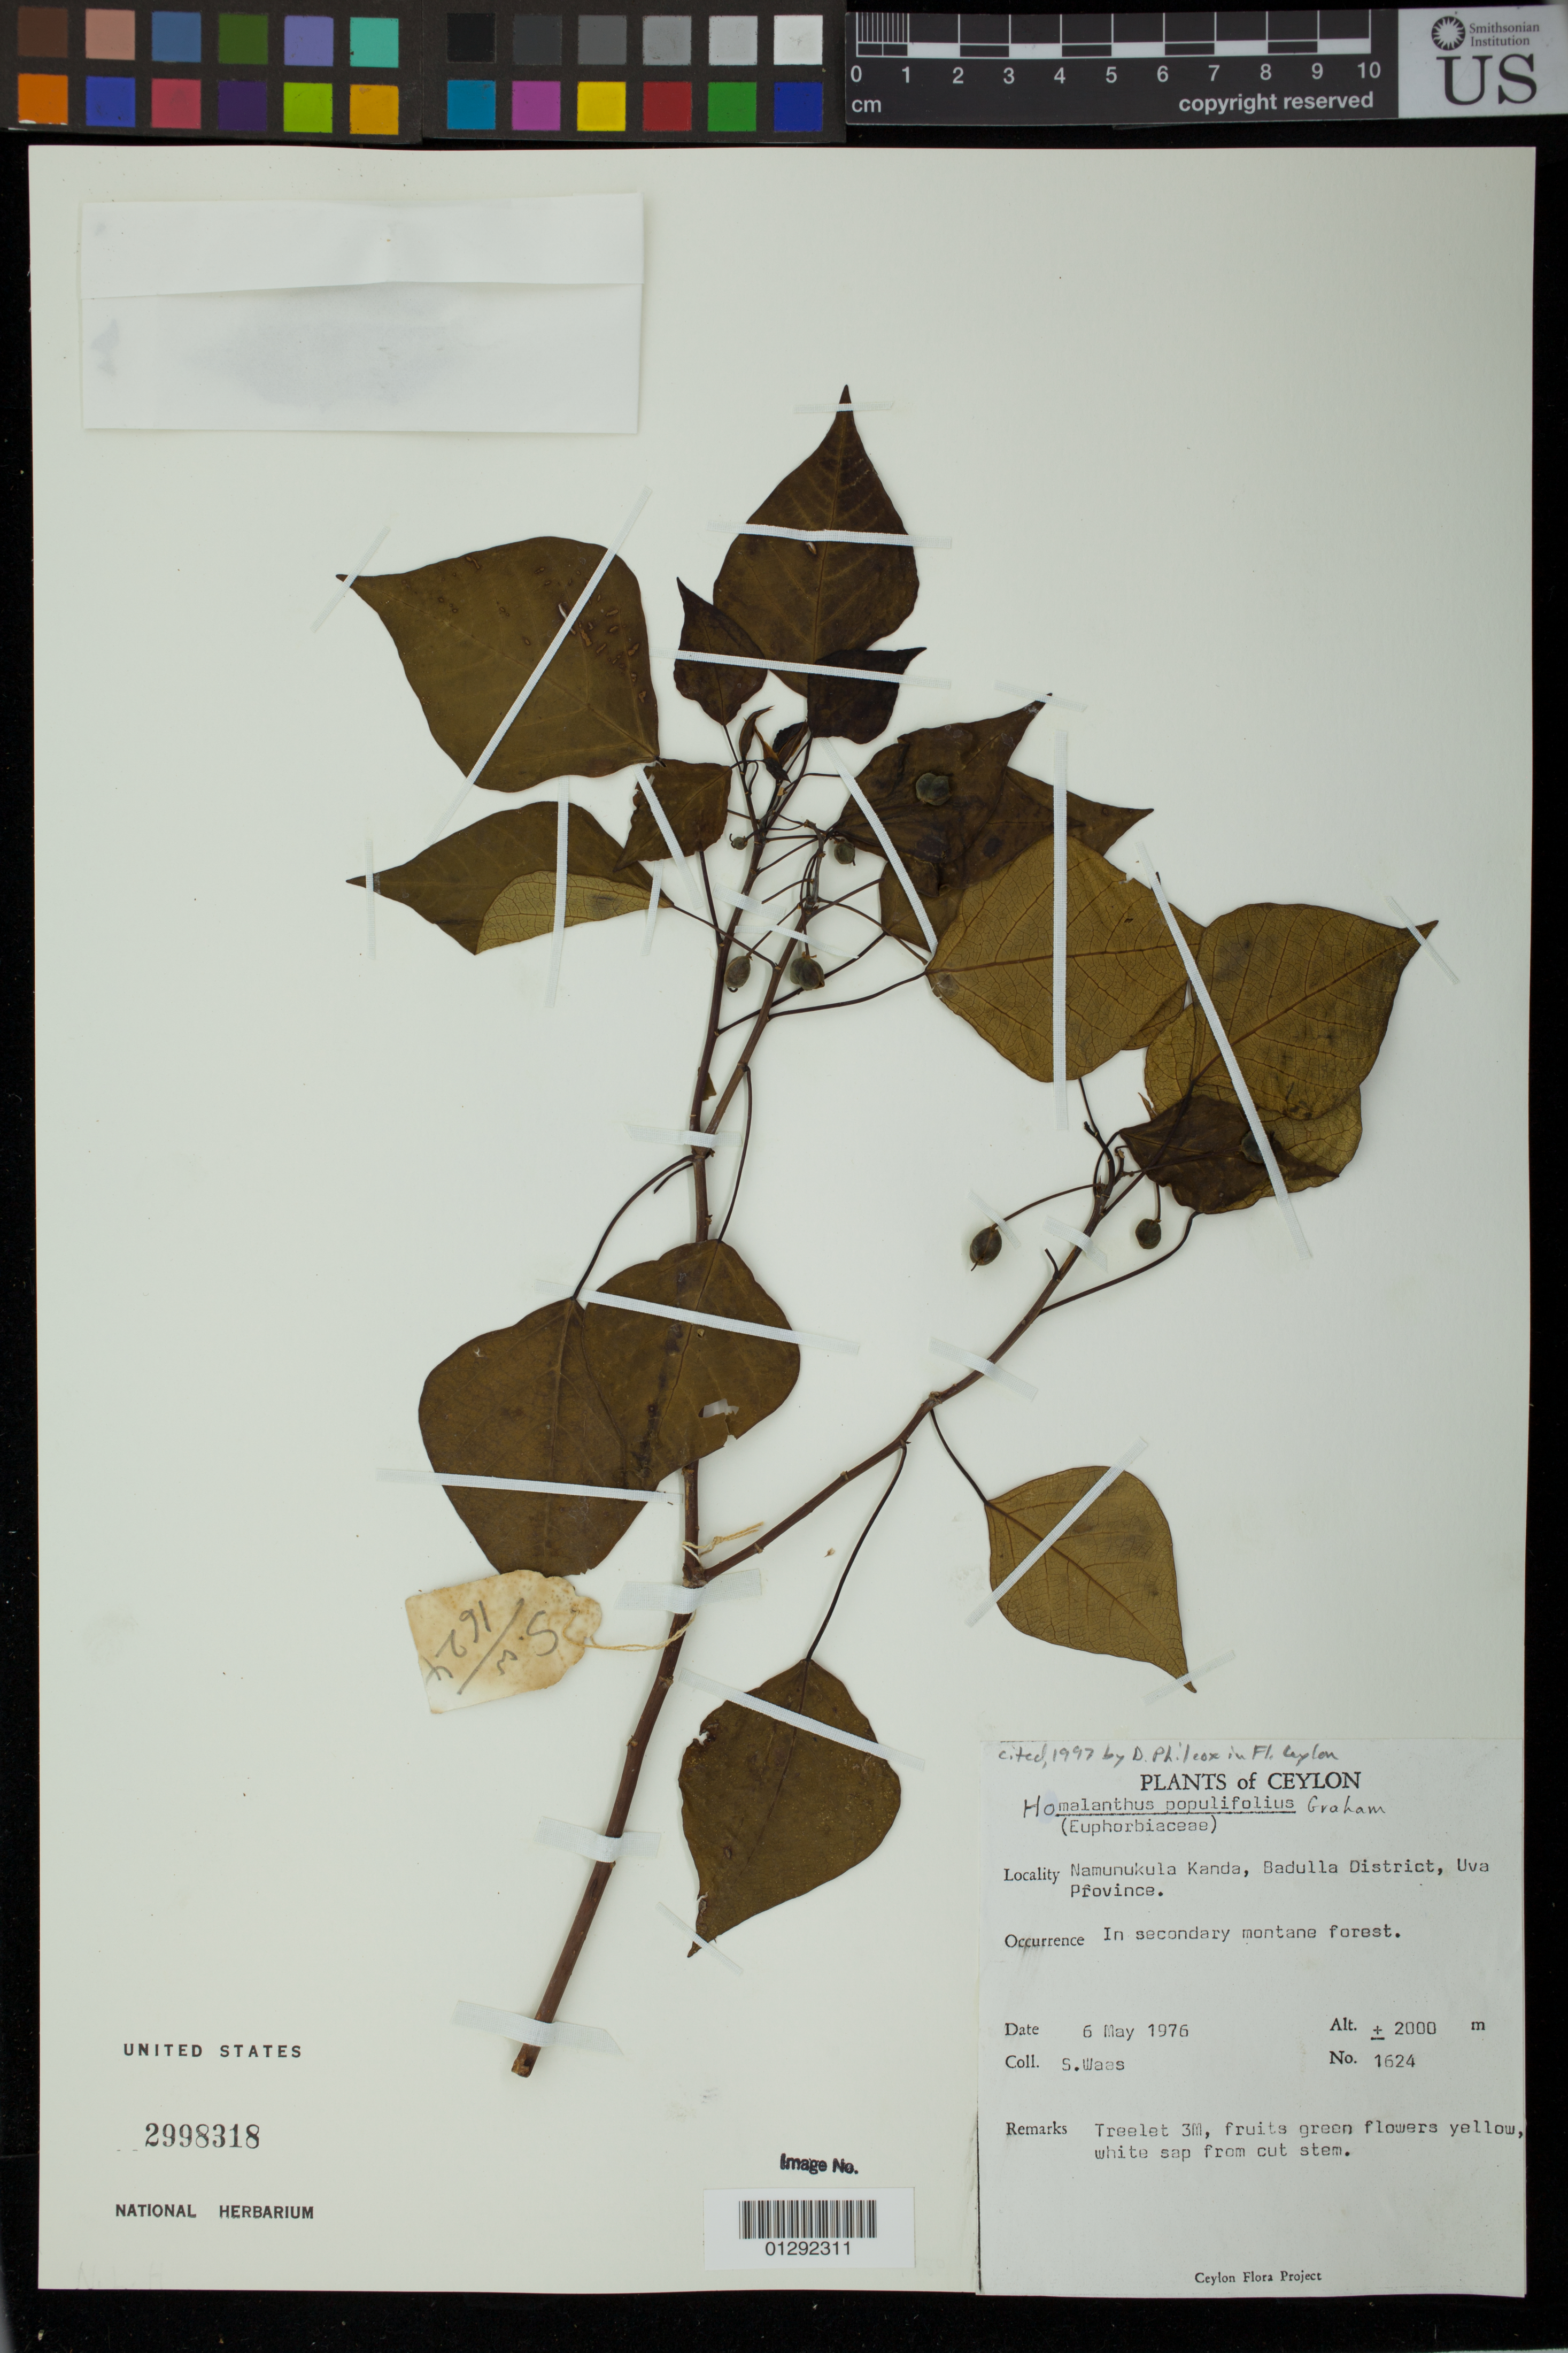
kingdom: Plantae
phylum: Tracheophyta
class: Magnoliopsida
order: Malpighiales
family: Euphorbiaceae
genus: Homalanthus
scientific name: Homalanthus populifolius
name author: Graham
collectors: S. Waas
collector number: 1624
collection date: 1976-05-06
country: Sri Lanka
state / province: Uva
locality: Ceylon. Namunukula Kanda, Badulla District.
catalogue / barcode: US 2998318